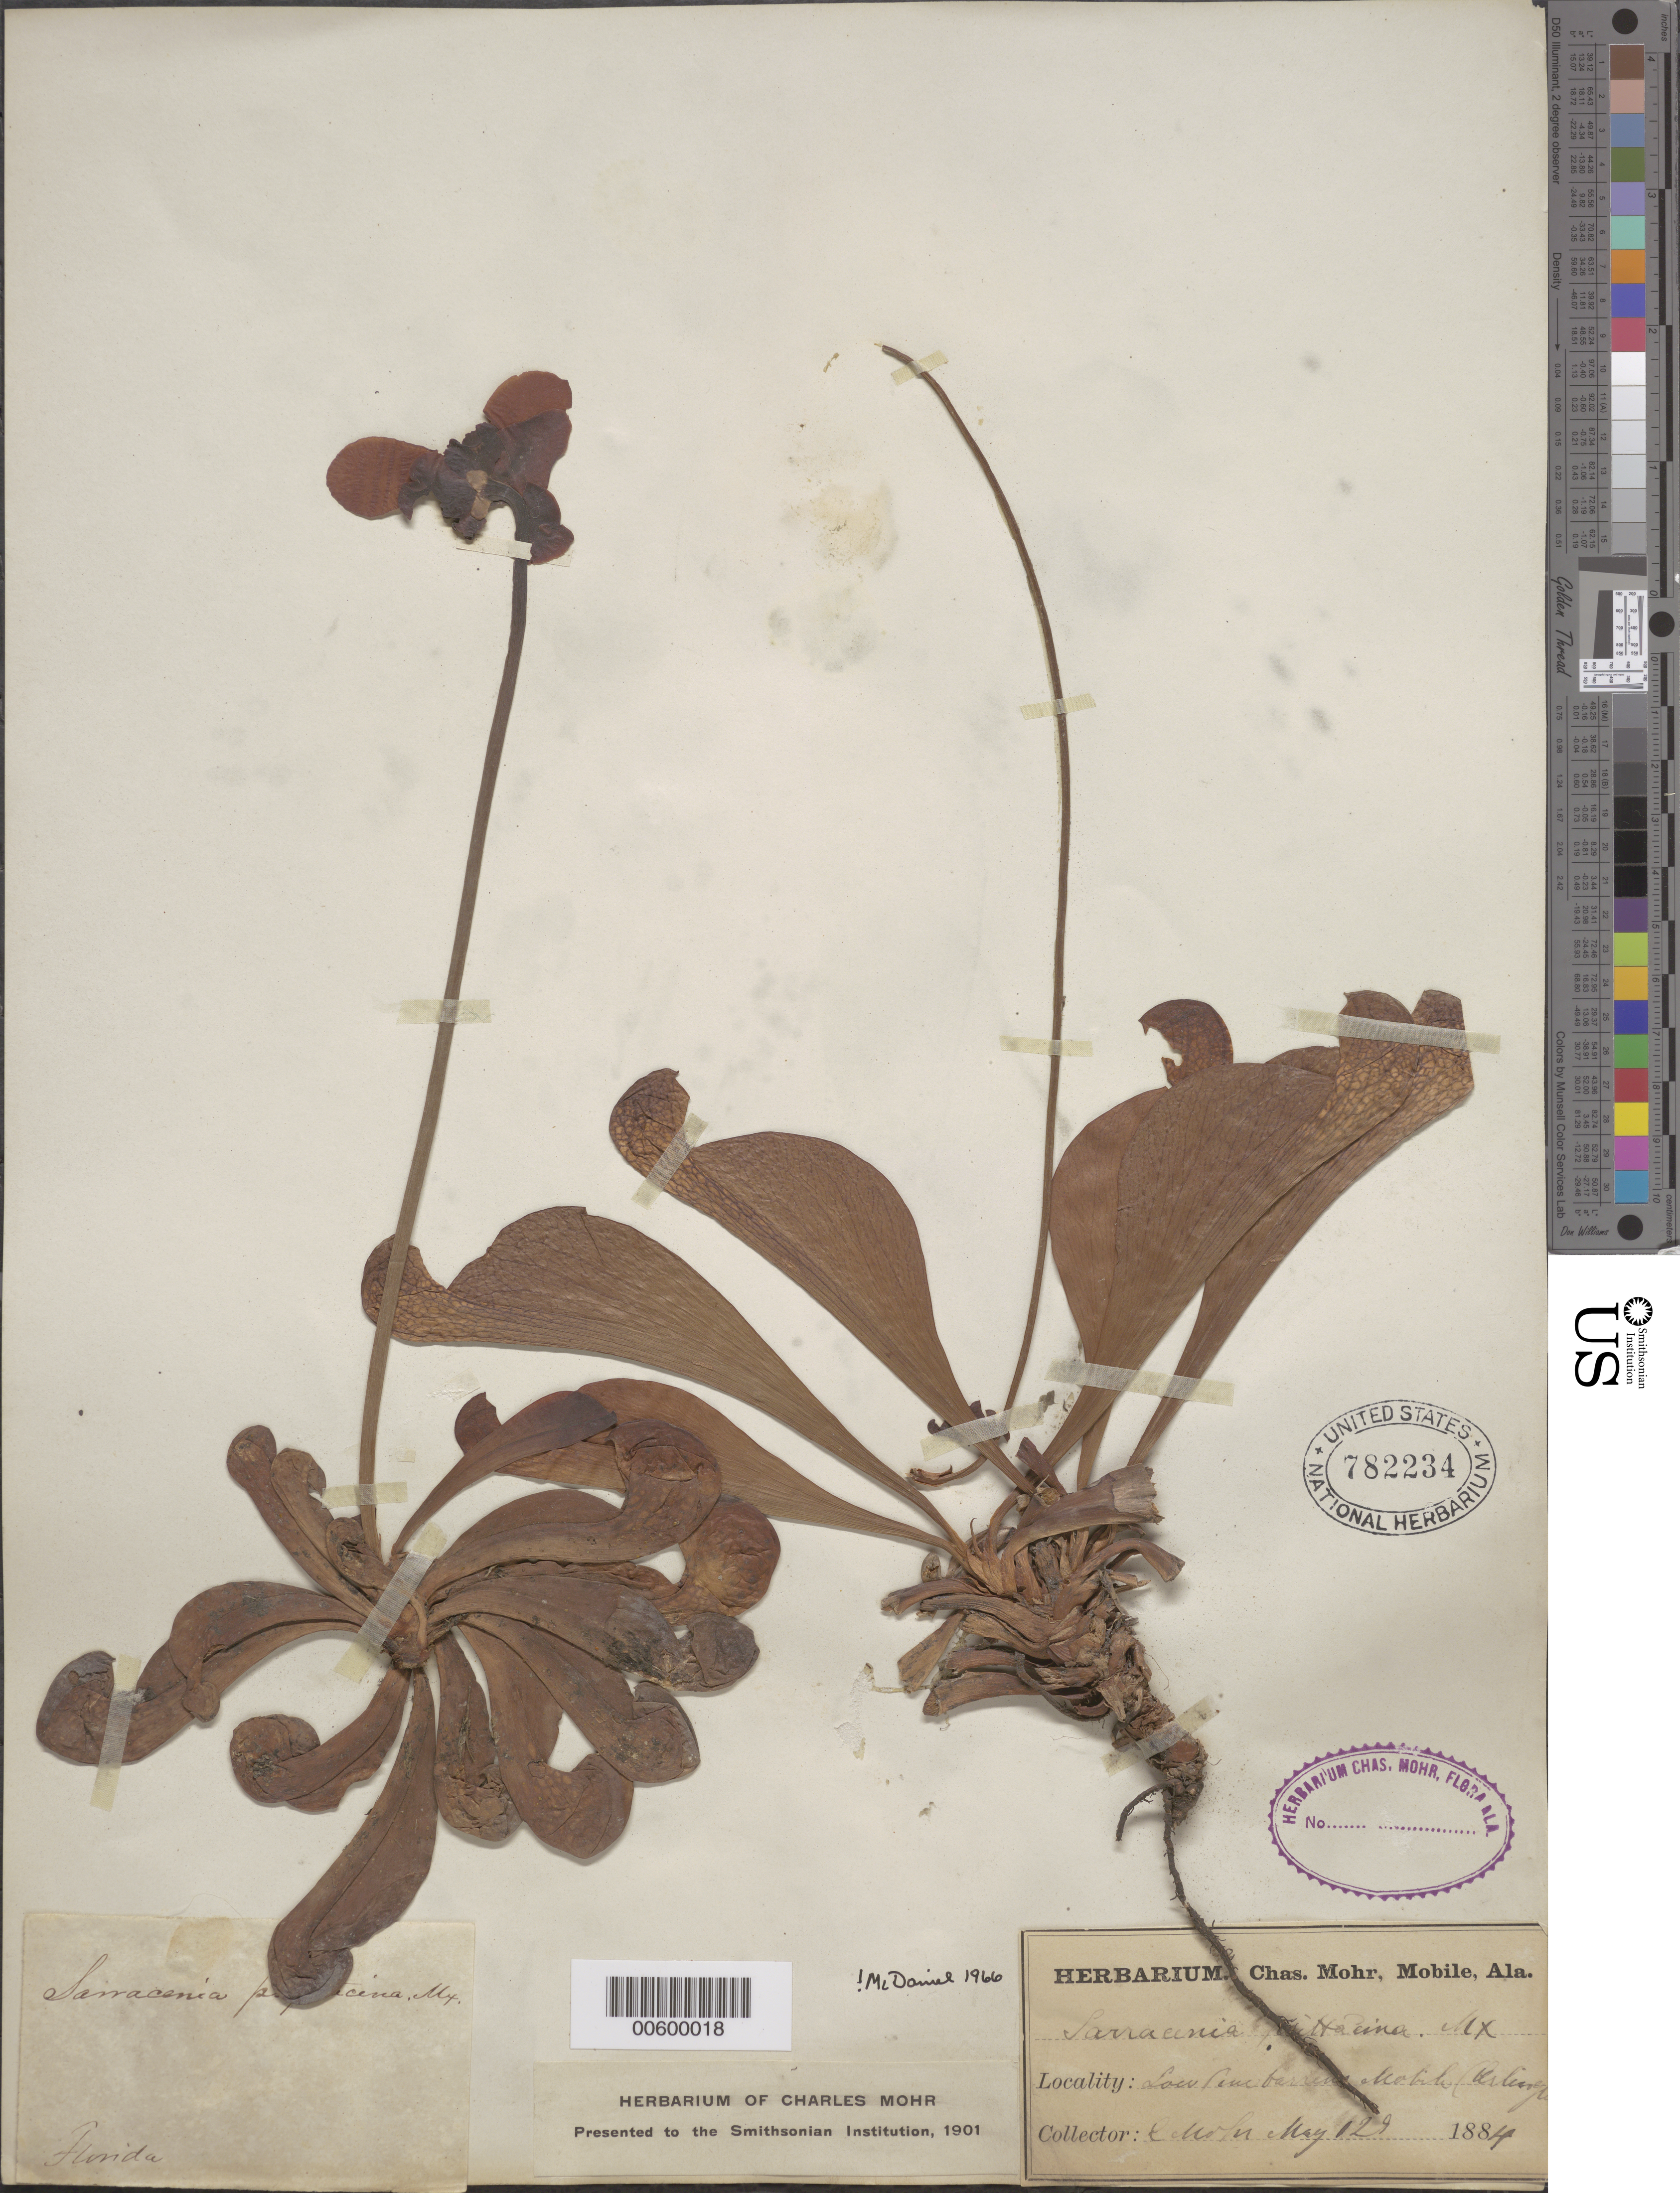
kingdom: Plantae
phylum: Tracheophyta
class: Magnoliopsida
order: Ericales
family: Sarraceniaceae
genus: Sarracenia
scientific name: Sarracenia psittacina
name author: Michx.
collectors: C. T. Mohr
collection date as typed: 29 May 1884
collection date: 1884-05-29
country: United States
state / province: Alabama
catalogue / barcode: US 782234